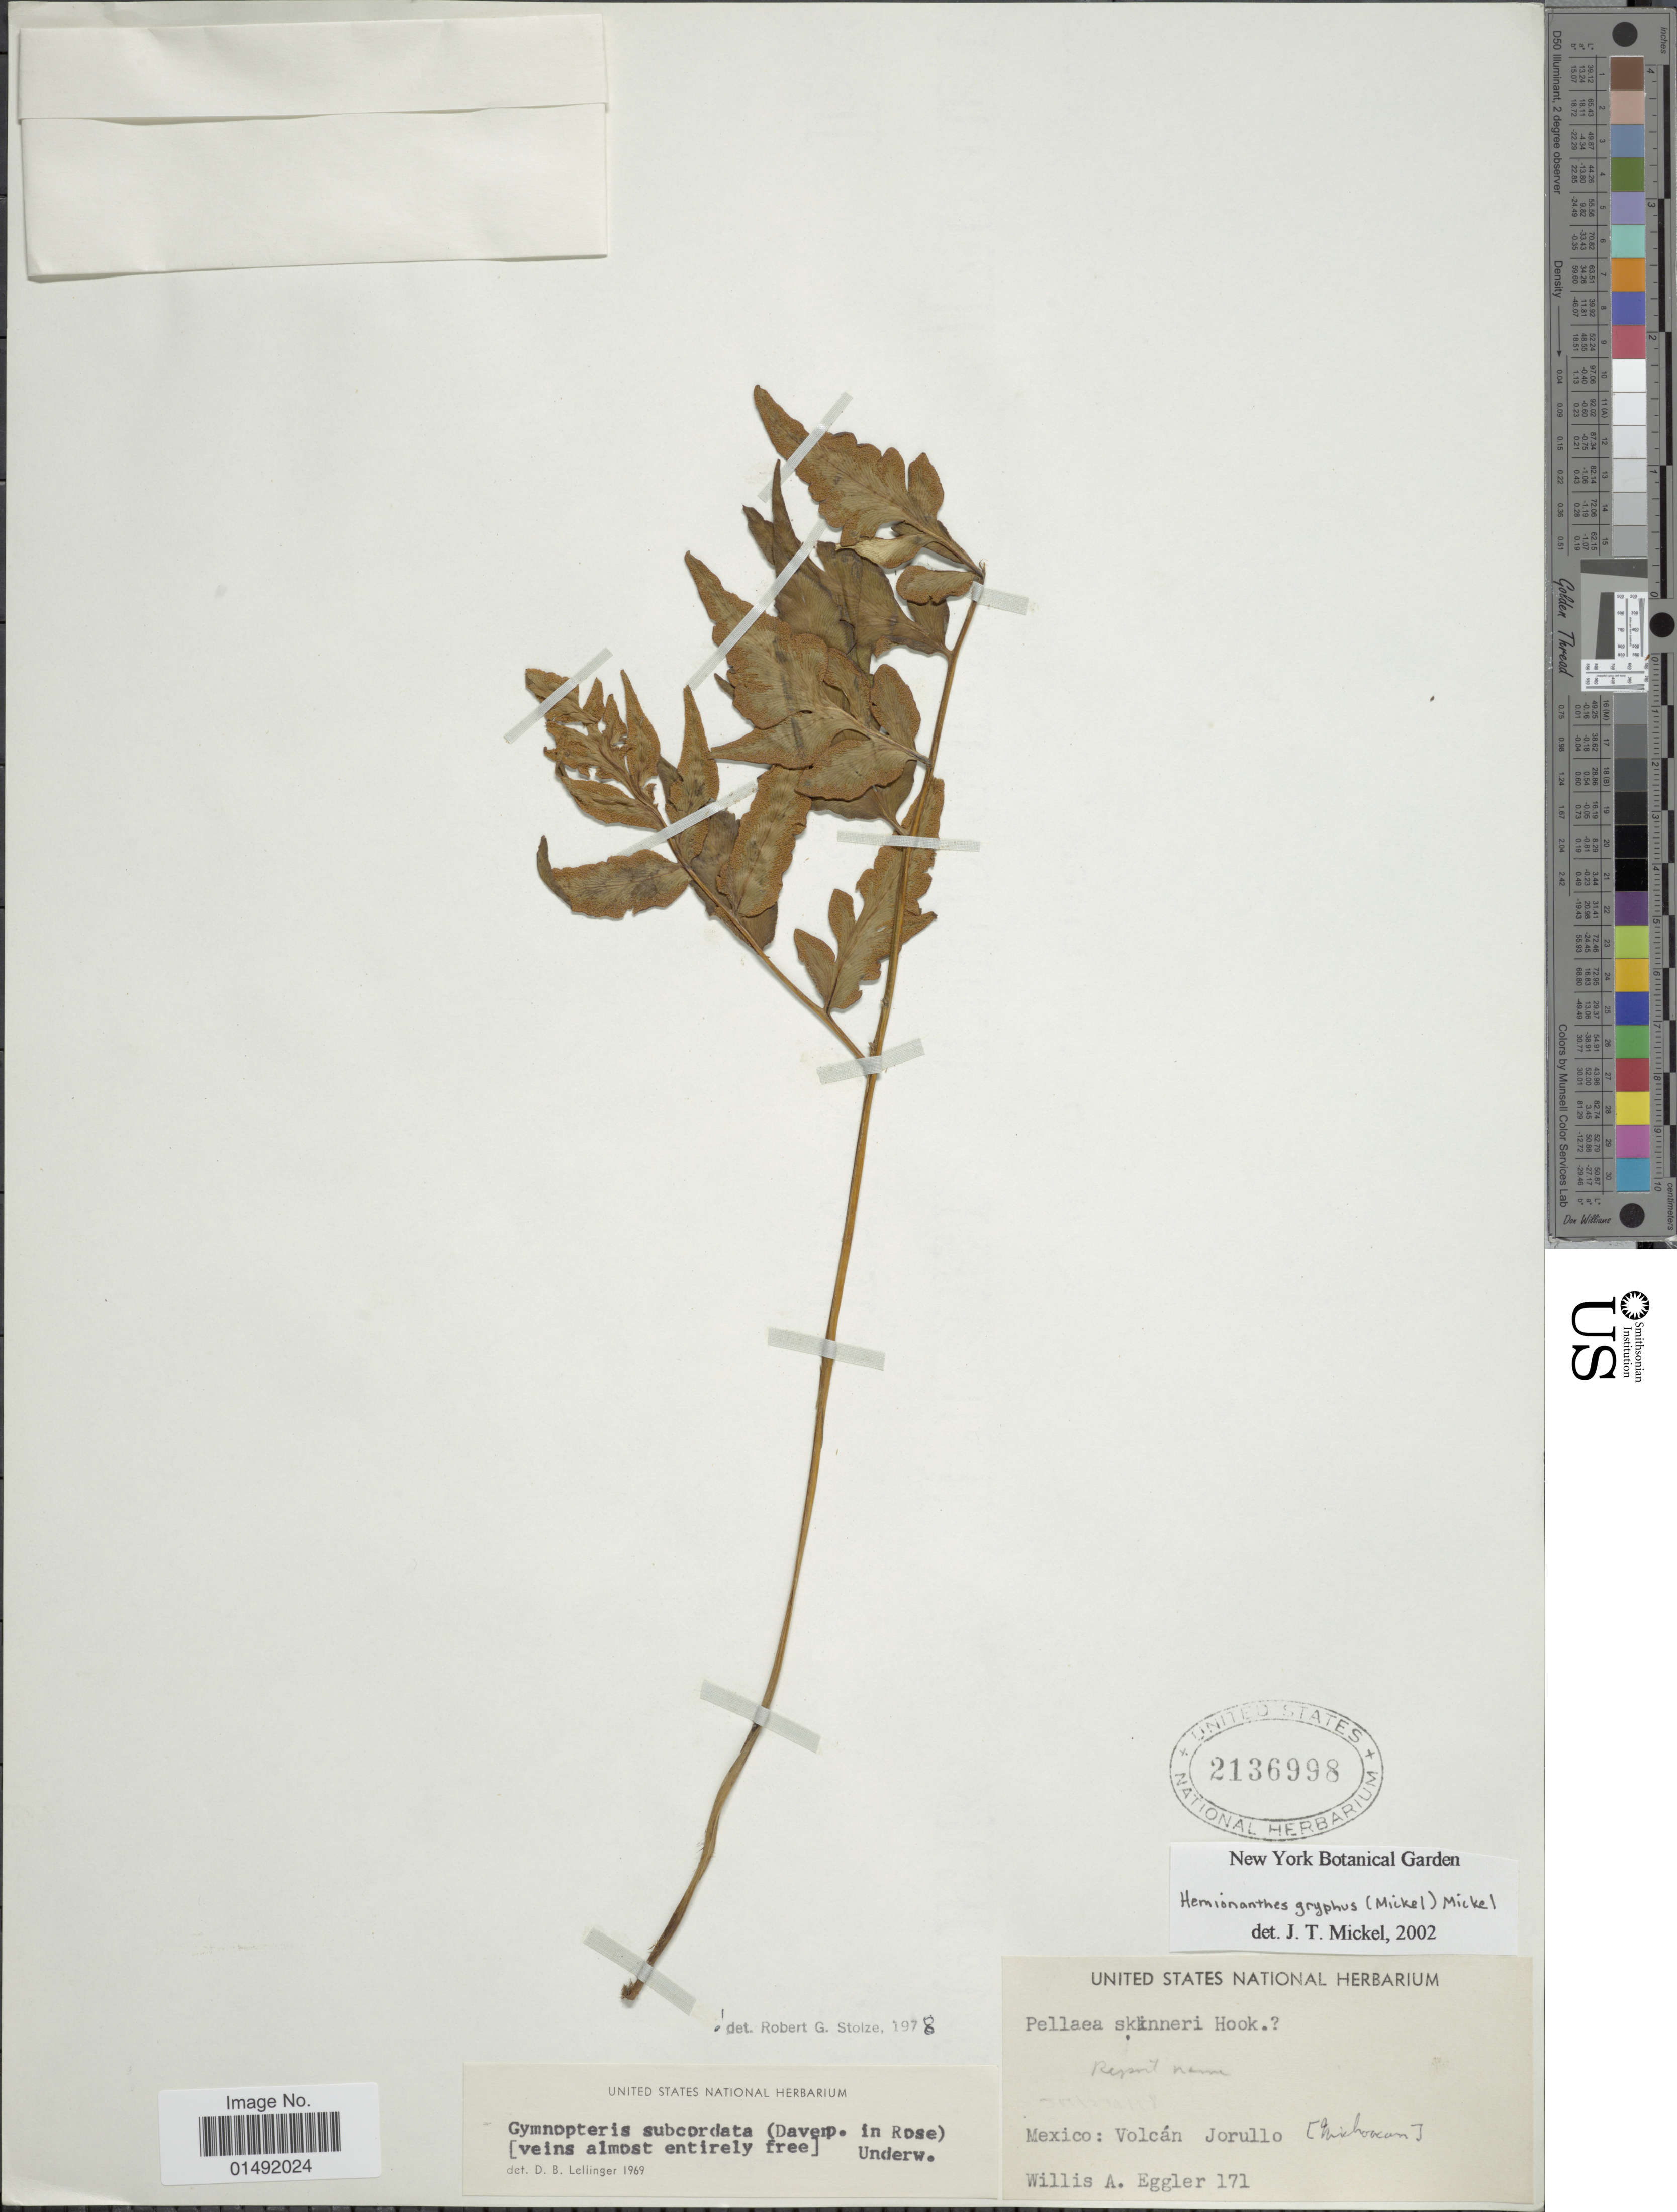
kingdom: Plantae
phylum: Tracheophyta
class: Polypodiopsida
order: Polypodiales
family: Pteridaceae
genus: Pellaea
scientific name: Pellaea seemannii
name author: Hook.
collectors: W. A. Eggler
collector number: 171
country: Mexico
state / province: Michoacán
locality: Volcán Jorullo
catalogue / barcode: US 2136998